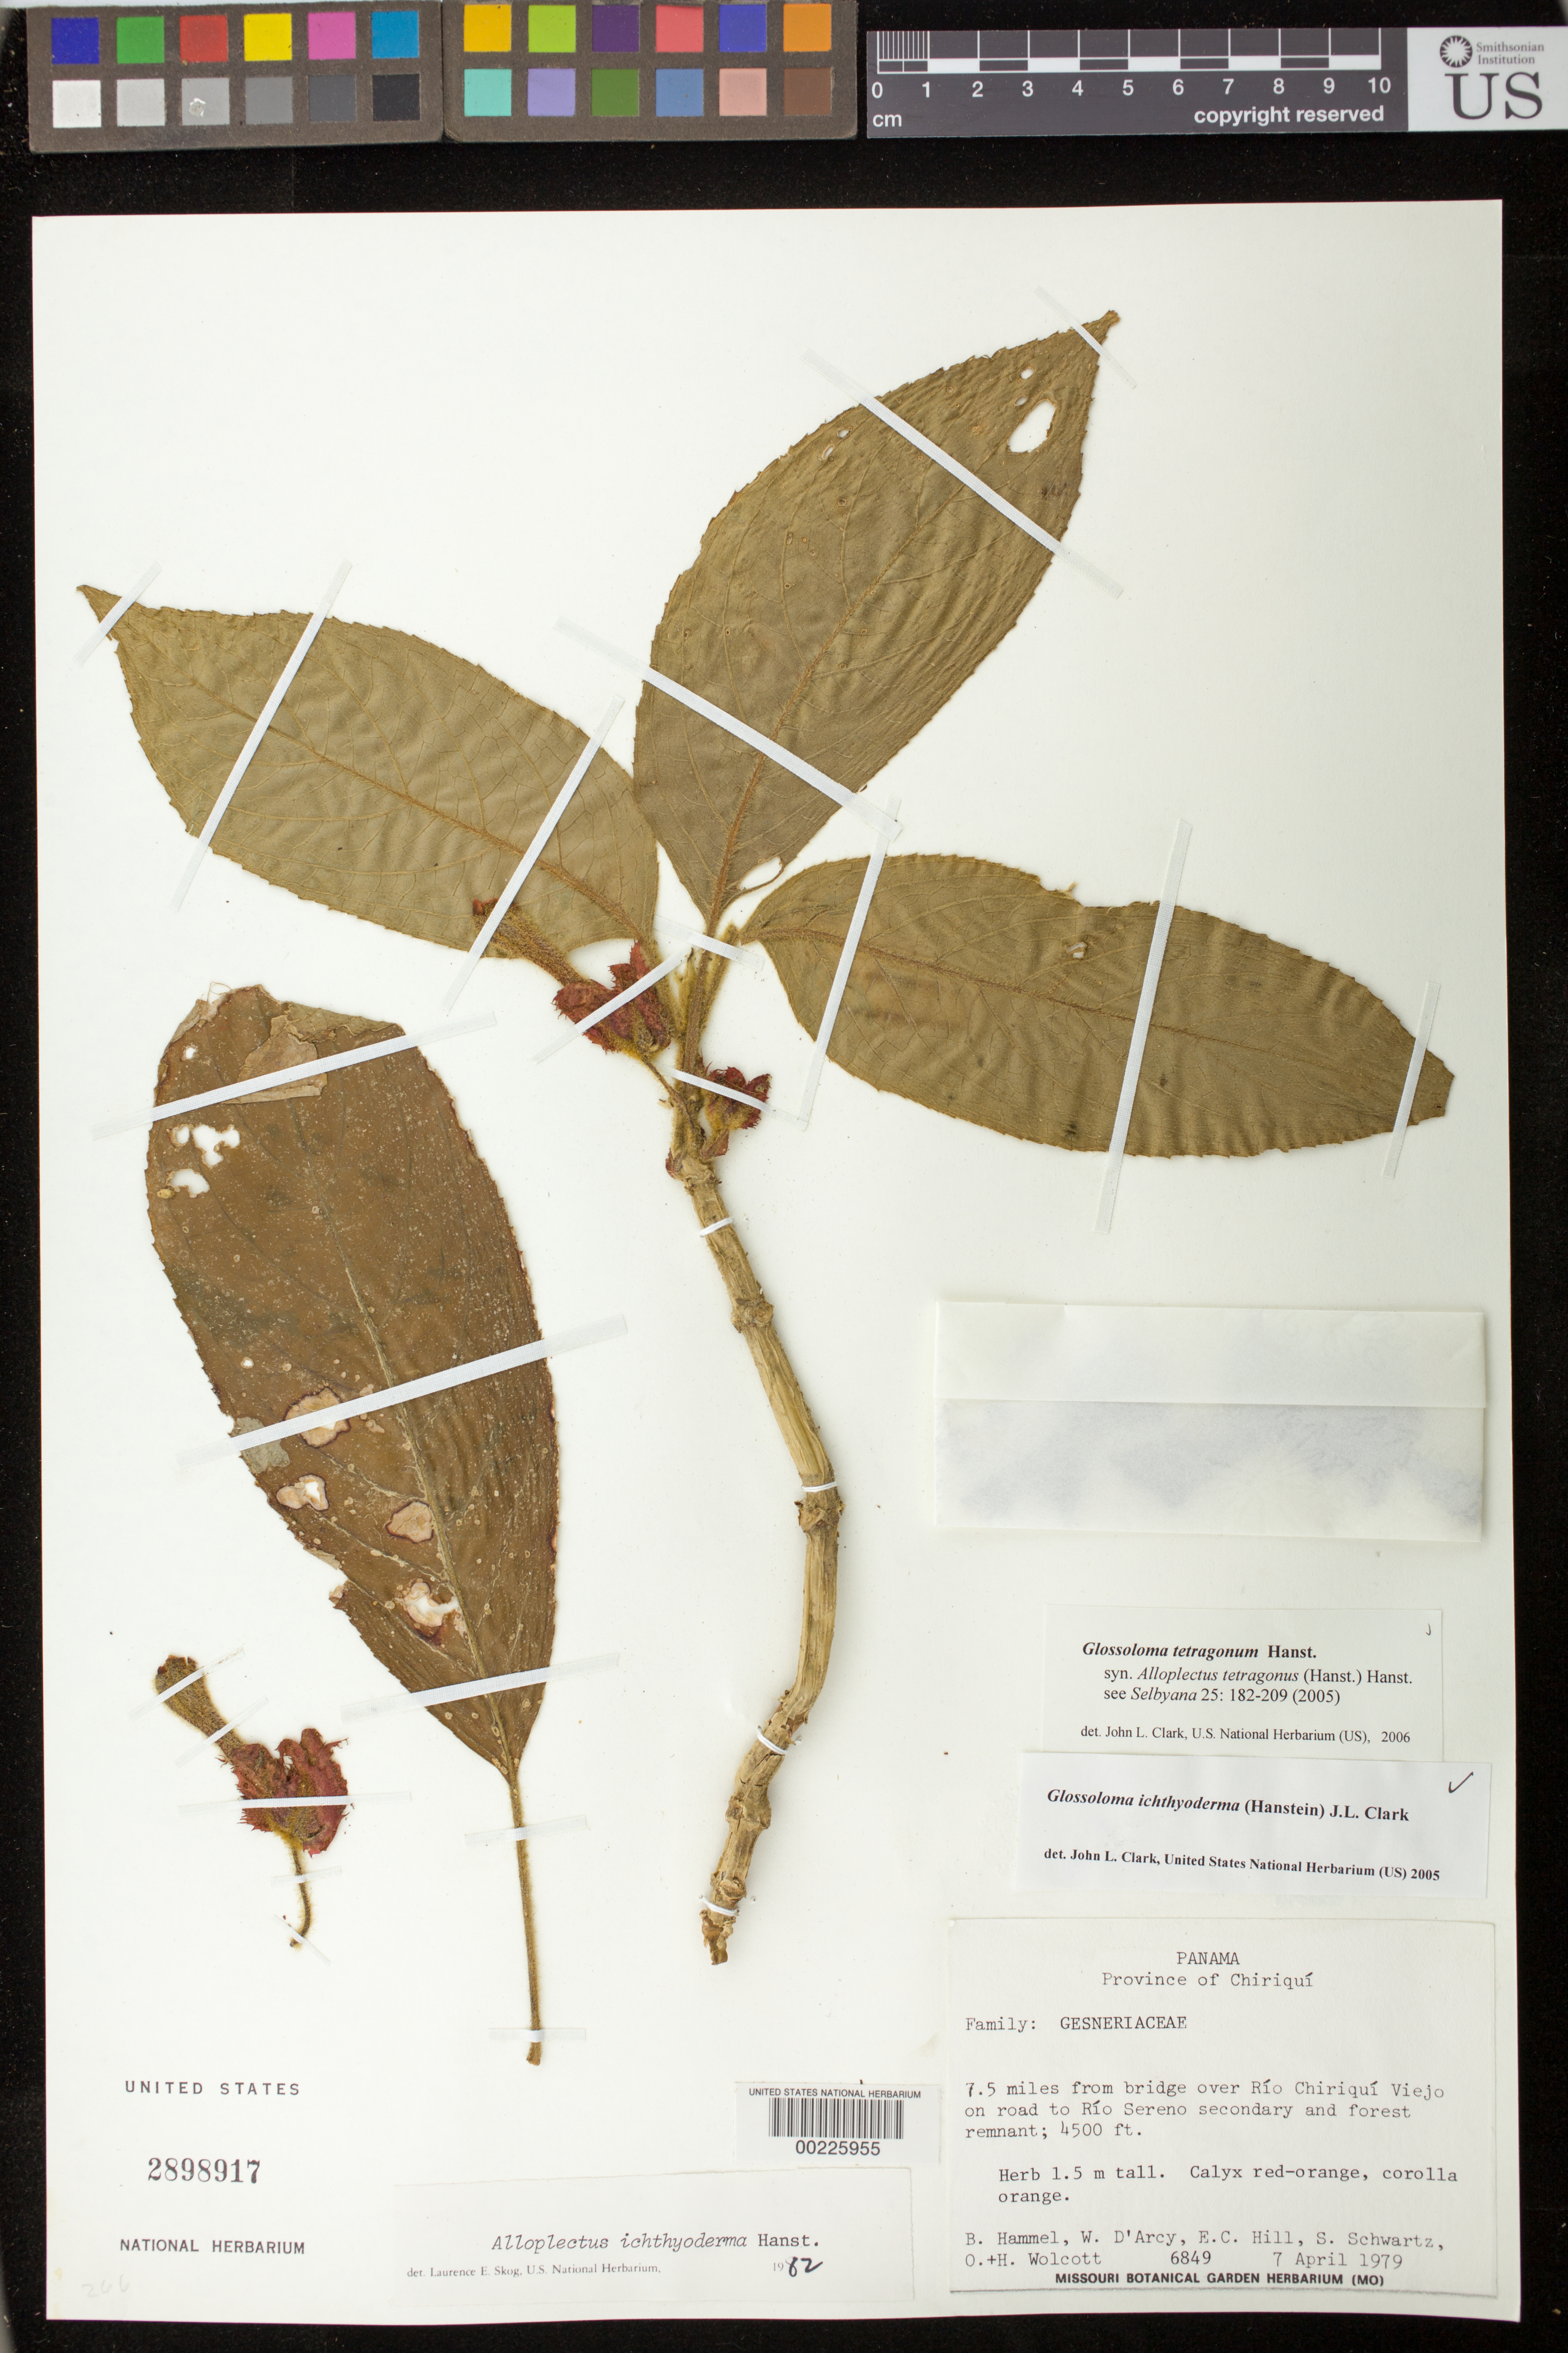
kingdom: Plantae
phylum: Tracheophyta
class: Magnoliopsida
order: Lamiales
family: Gesneriaceae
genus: Glossoloma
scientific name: Glossoloma tetragonum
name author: Hanst.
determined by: Clark, J. L., (SEL), The Marie Selby Botanical Garden (UNITED STATES)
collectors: B. Hammel, W. G. D'Arcy, E. C. Hill, S. Schwartz, O. Wolcott & H. Wolcott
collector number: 6849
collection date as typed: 07 Apr 1979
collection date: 1979-04-07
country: Panama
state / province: Chiriquí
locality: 7.5 mi from bridge over Rio Chiriqui Viejo on road to Rio Sereno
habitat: Secondary and forest remnant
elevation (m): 1372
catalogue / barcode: US 2898917